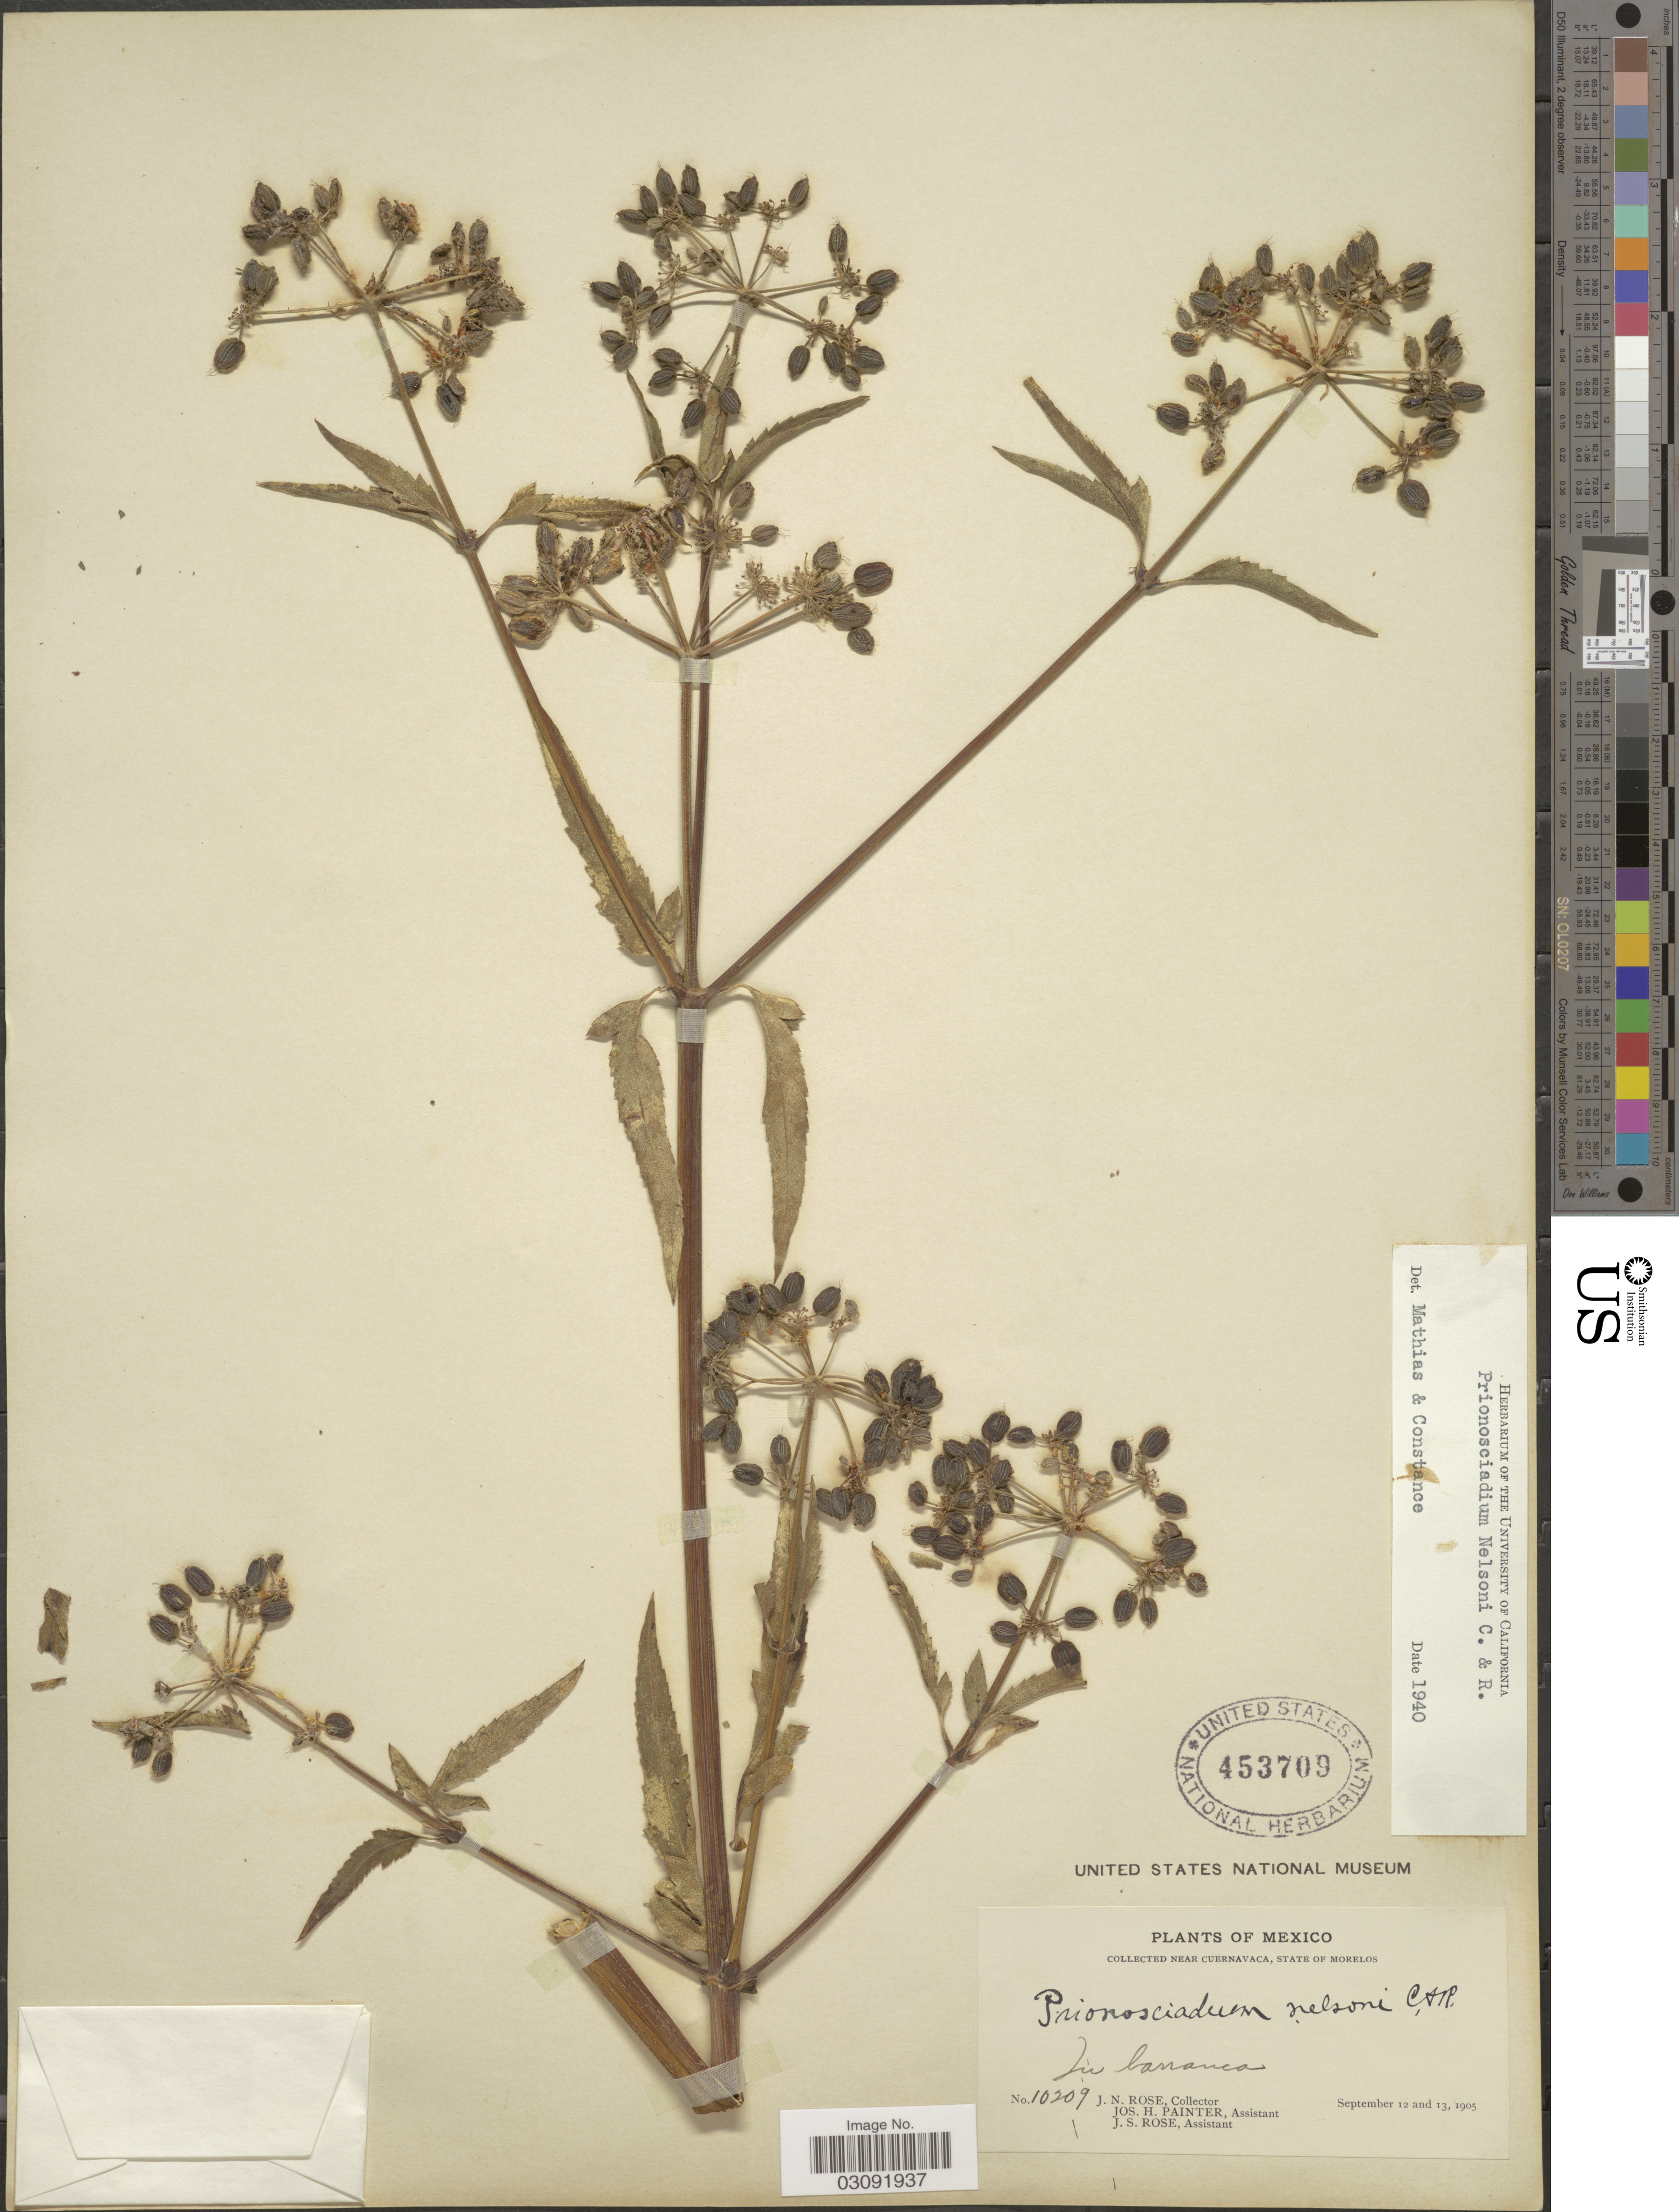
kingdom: Plantae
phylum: Tracheophyta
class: Magnoliopsida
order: Apiales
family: Apiaceae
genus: Prionosciadium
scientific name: Prionosciadium nelsonii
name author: J.M. Coult. & Rose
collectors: J. N. Rose, J. H. Painter & J. S. Rose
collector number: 10209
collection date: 1905-09-12/1905-09-13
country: Mexico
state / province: Morelos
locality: Near Cuernavaca. In barranca.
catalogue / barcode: US 453709